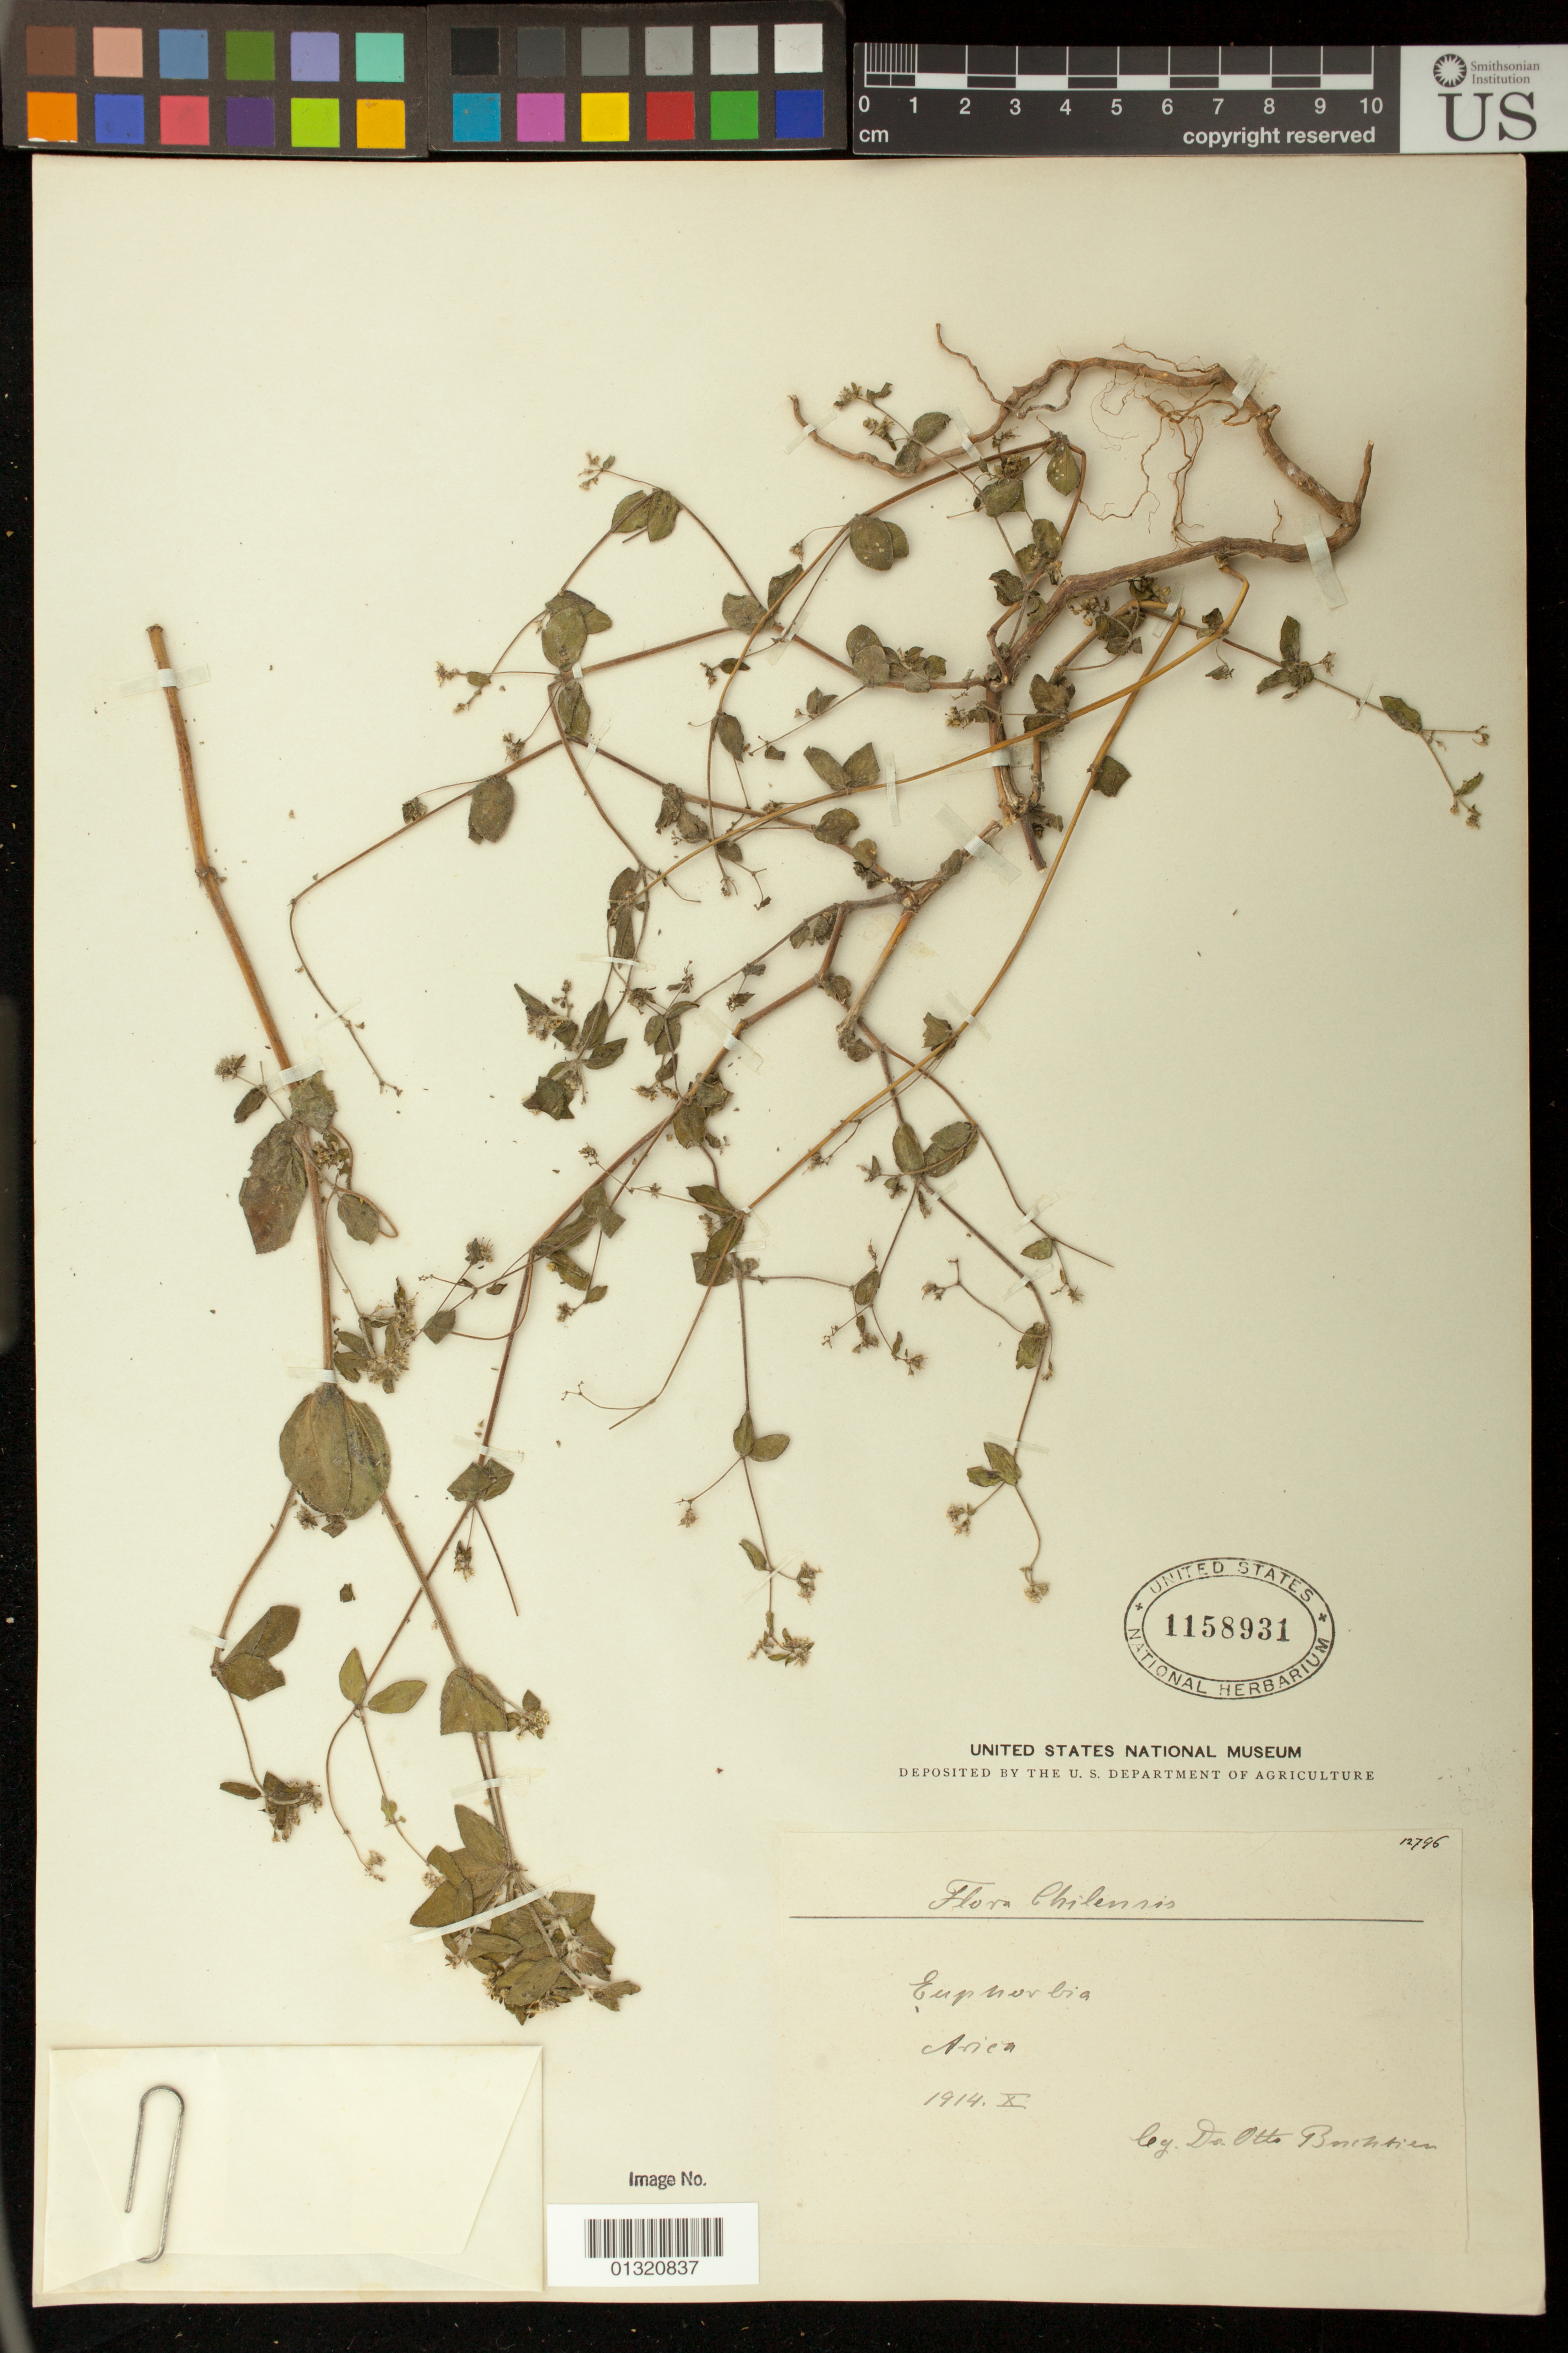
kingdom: Plantae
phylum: Tracheophyta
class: Magnoliopsida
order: Malpighiales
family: Euphorbiaceae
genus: Euphorbia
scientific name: Euphorbia sp.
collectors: O. Buchtien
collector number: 12796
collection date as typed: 1914. X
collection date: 1914-10-01/1914-10-31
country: Chile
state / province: Arica y Parinacota (XV)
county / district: Arica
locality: Arica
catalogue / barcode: US 1158931